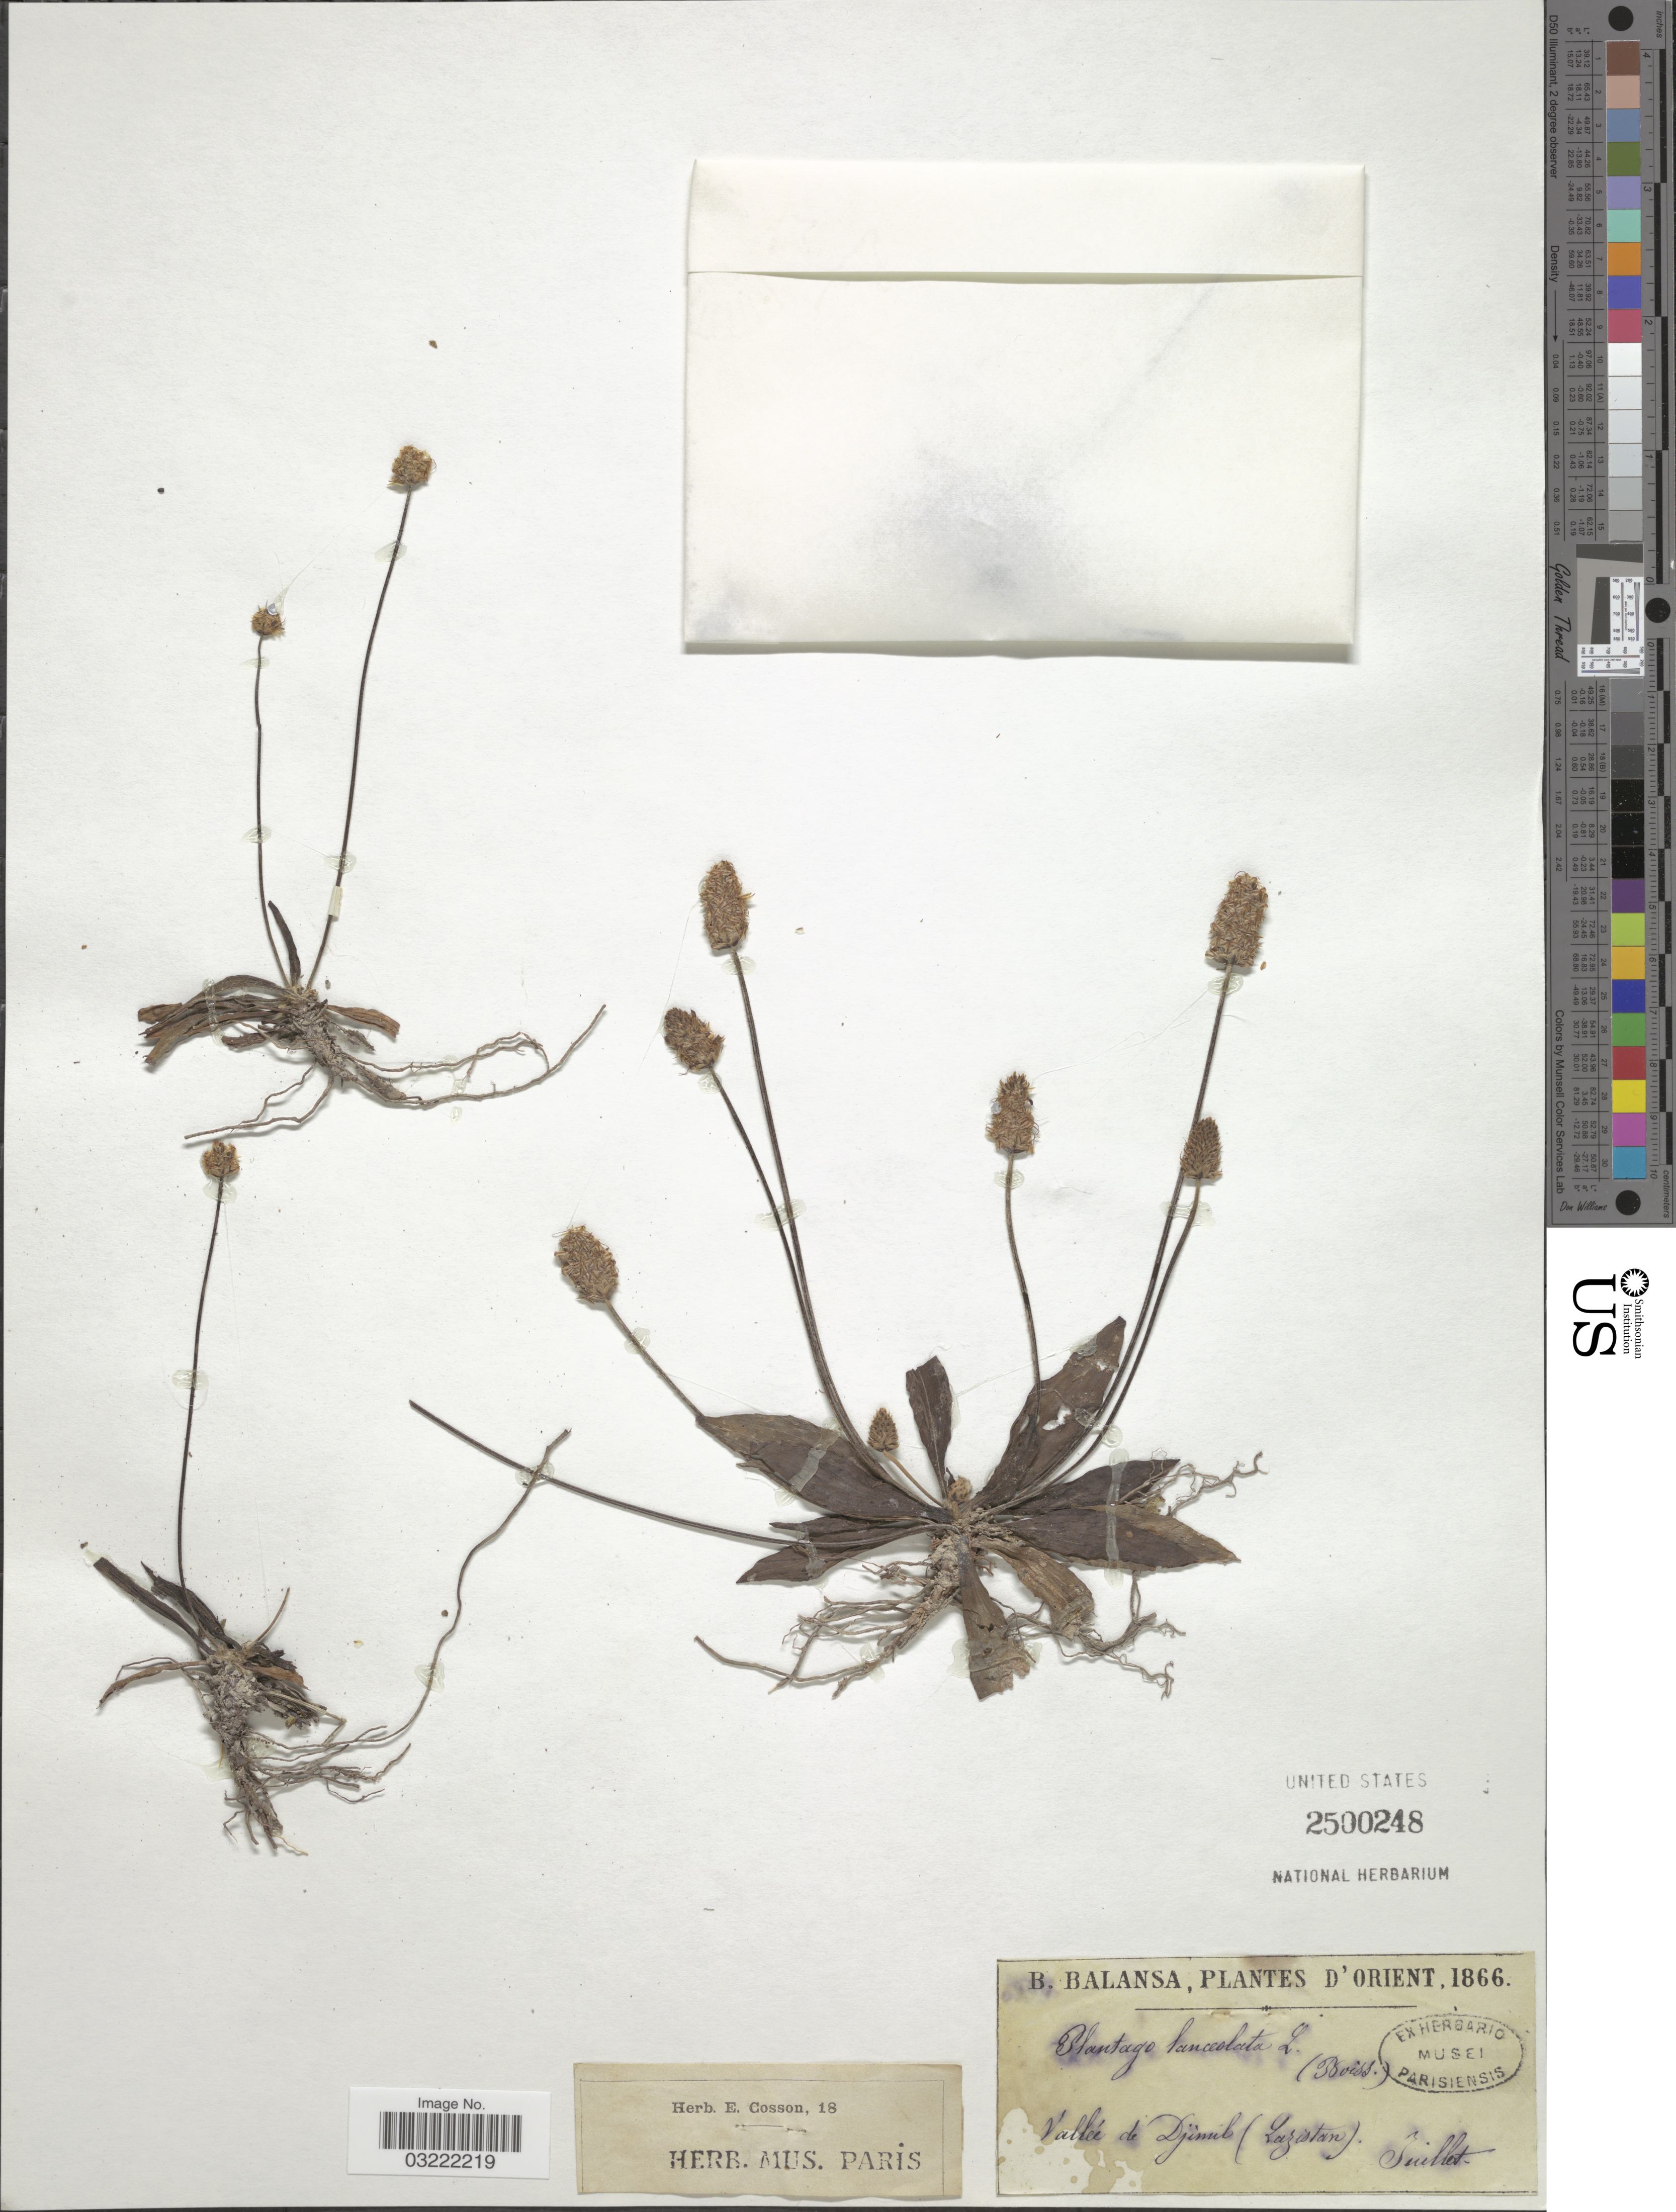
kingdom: Plantae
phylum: Tracheophyta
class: Magnoliopsida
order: Lamiales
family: Plantaginaceae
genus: Plantago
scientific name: Plantago lanceolata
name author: L.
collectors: B. Balansa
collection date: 1866-07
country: Turkey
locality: Orient. Vallée de Djimil (Lazistan).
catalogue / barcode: US 2500248